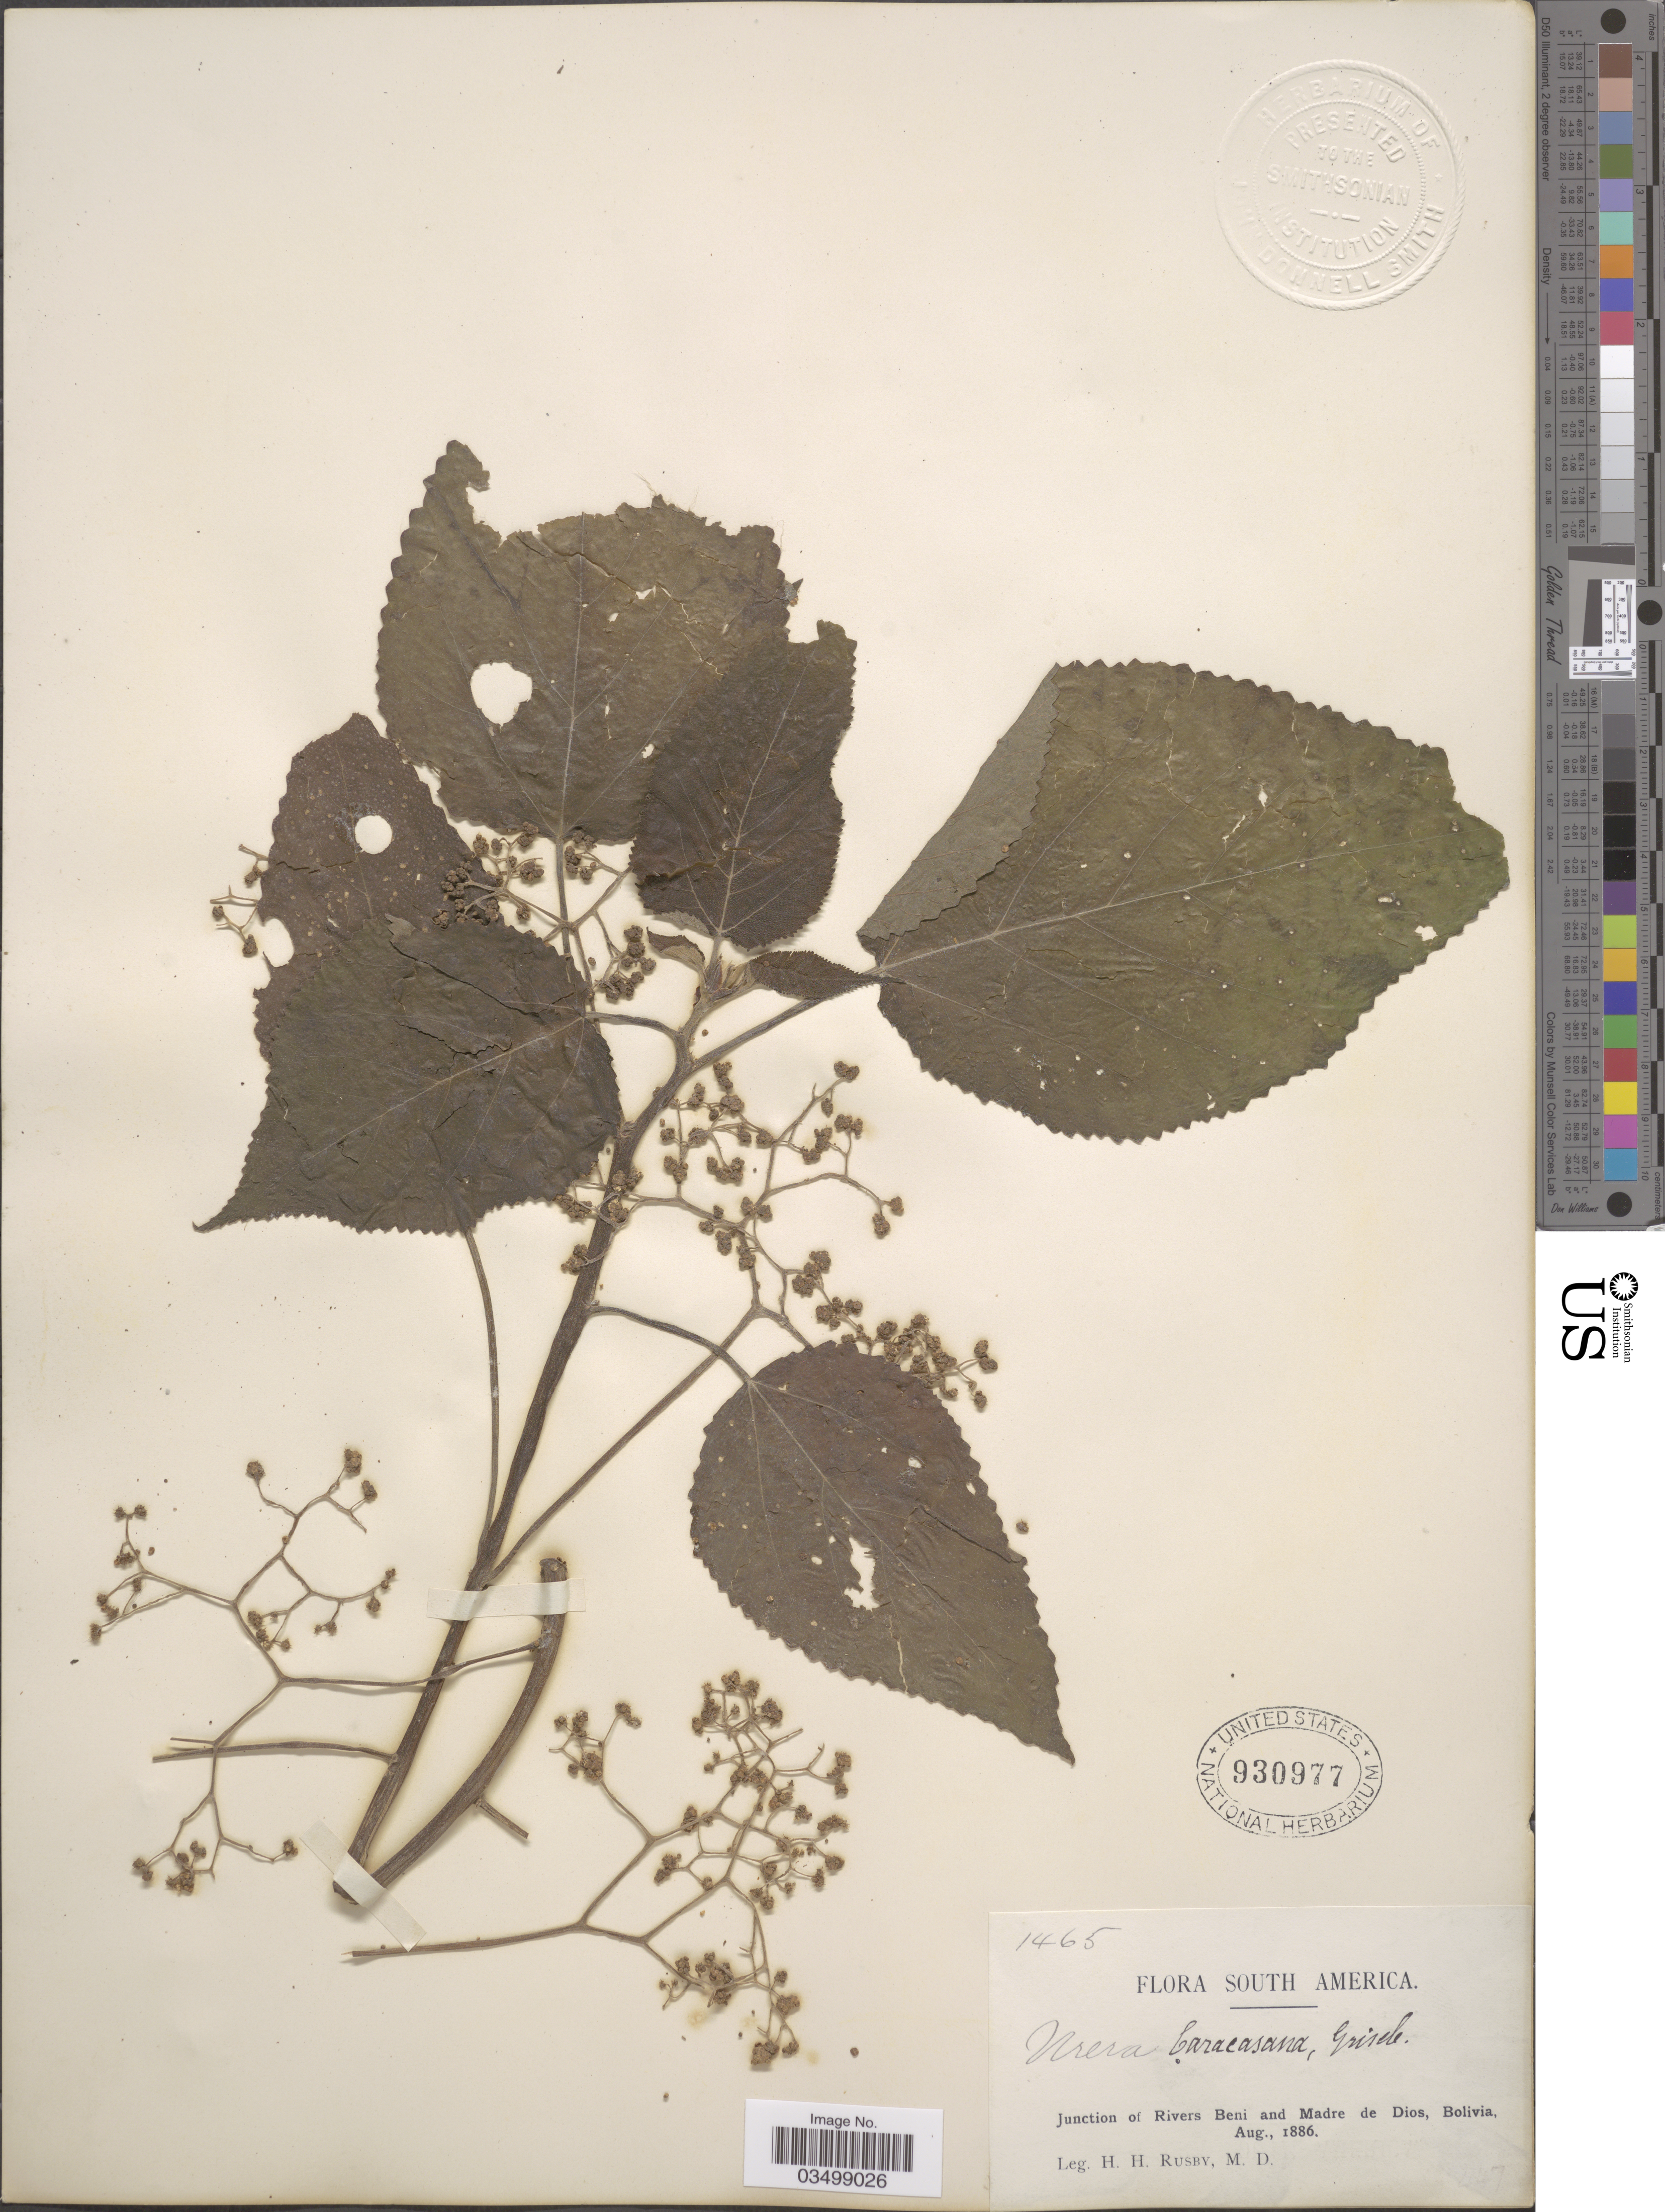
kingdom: Plantae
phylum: Tracheophyta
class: Magnoliopsida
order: Rosales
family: Urticaceae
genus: Urera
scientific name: Urera caracasana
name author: (Jacq.) Gaudich. ex Griseb.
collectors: H. H. Rusby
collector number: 1465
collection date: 1886-08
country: Bolivia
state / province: Beni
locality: Junction of Rivers Beni and Madre de Dios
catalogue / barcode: US 930977